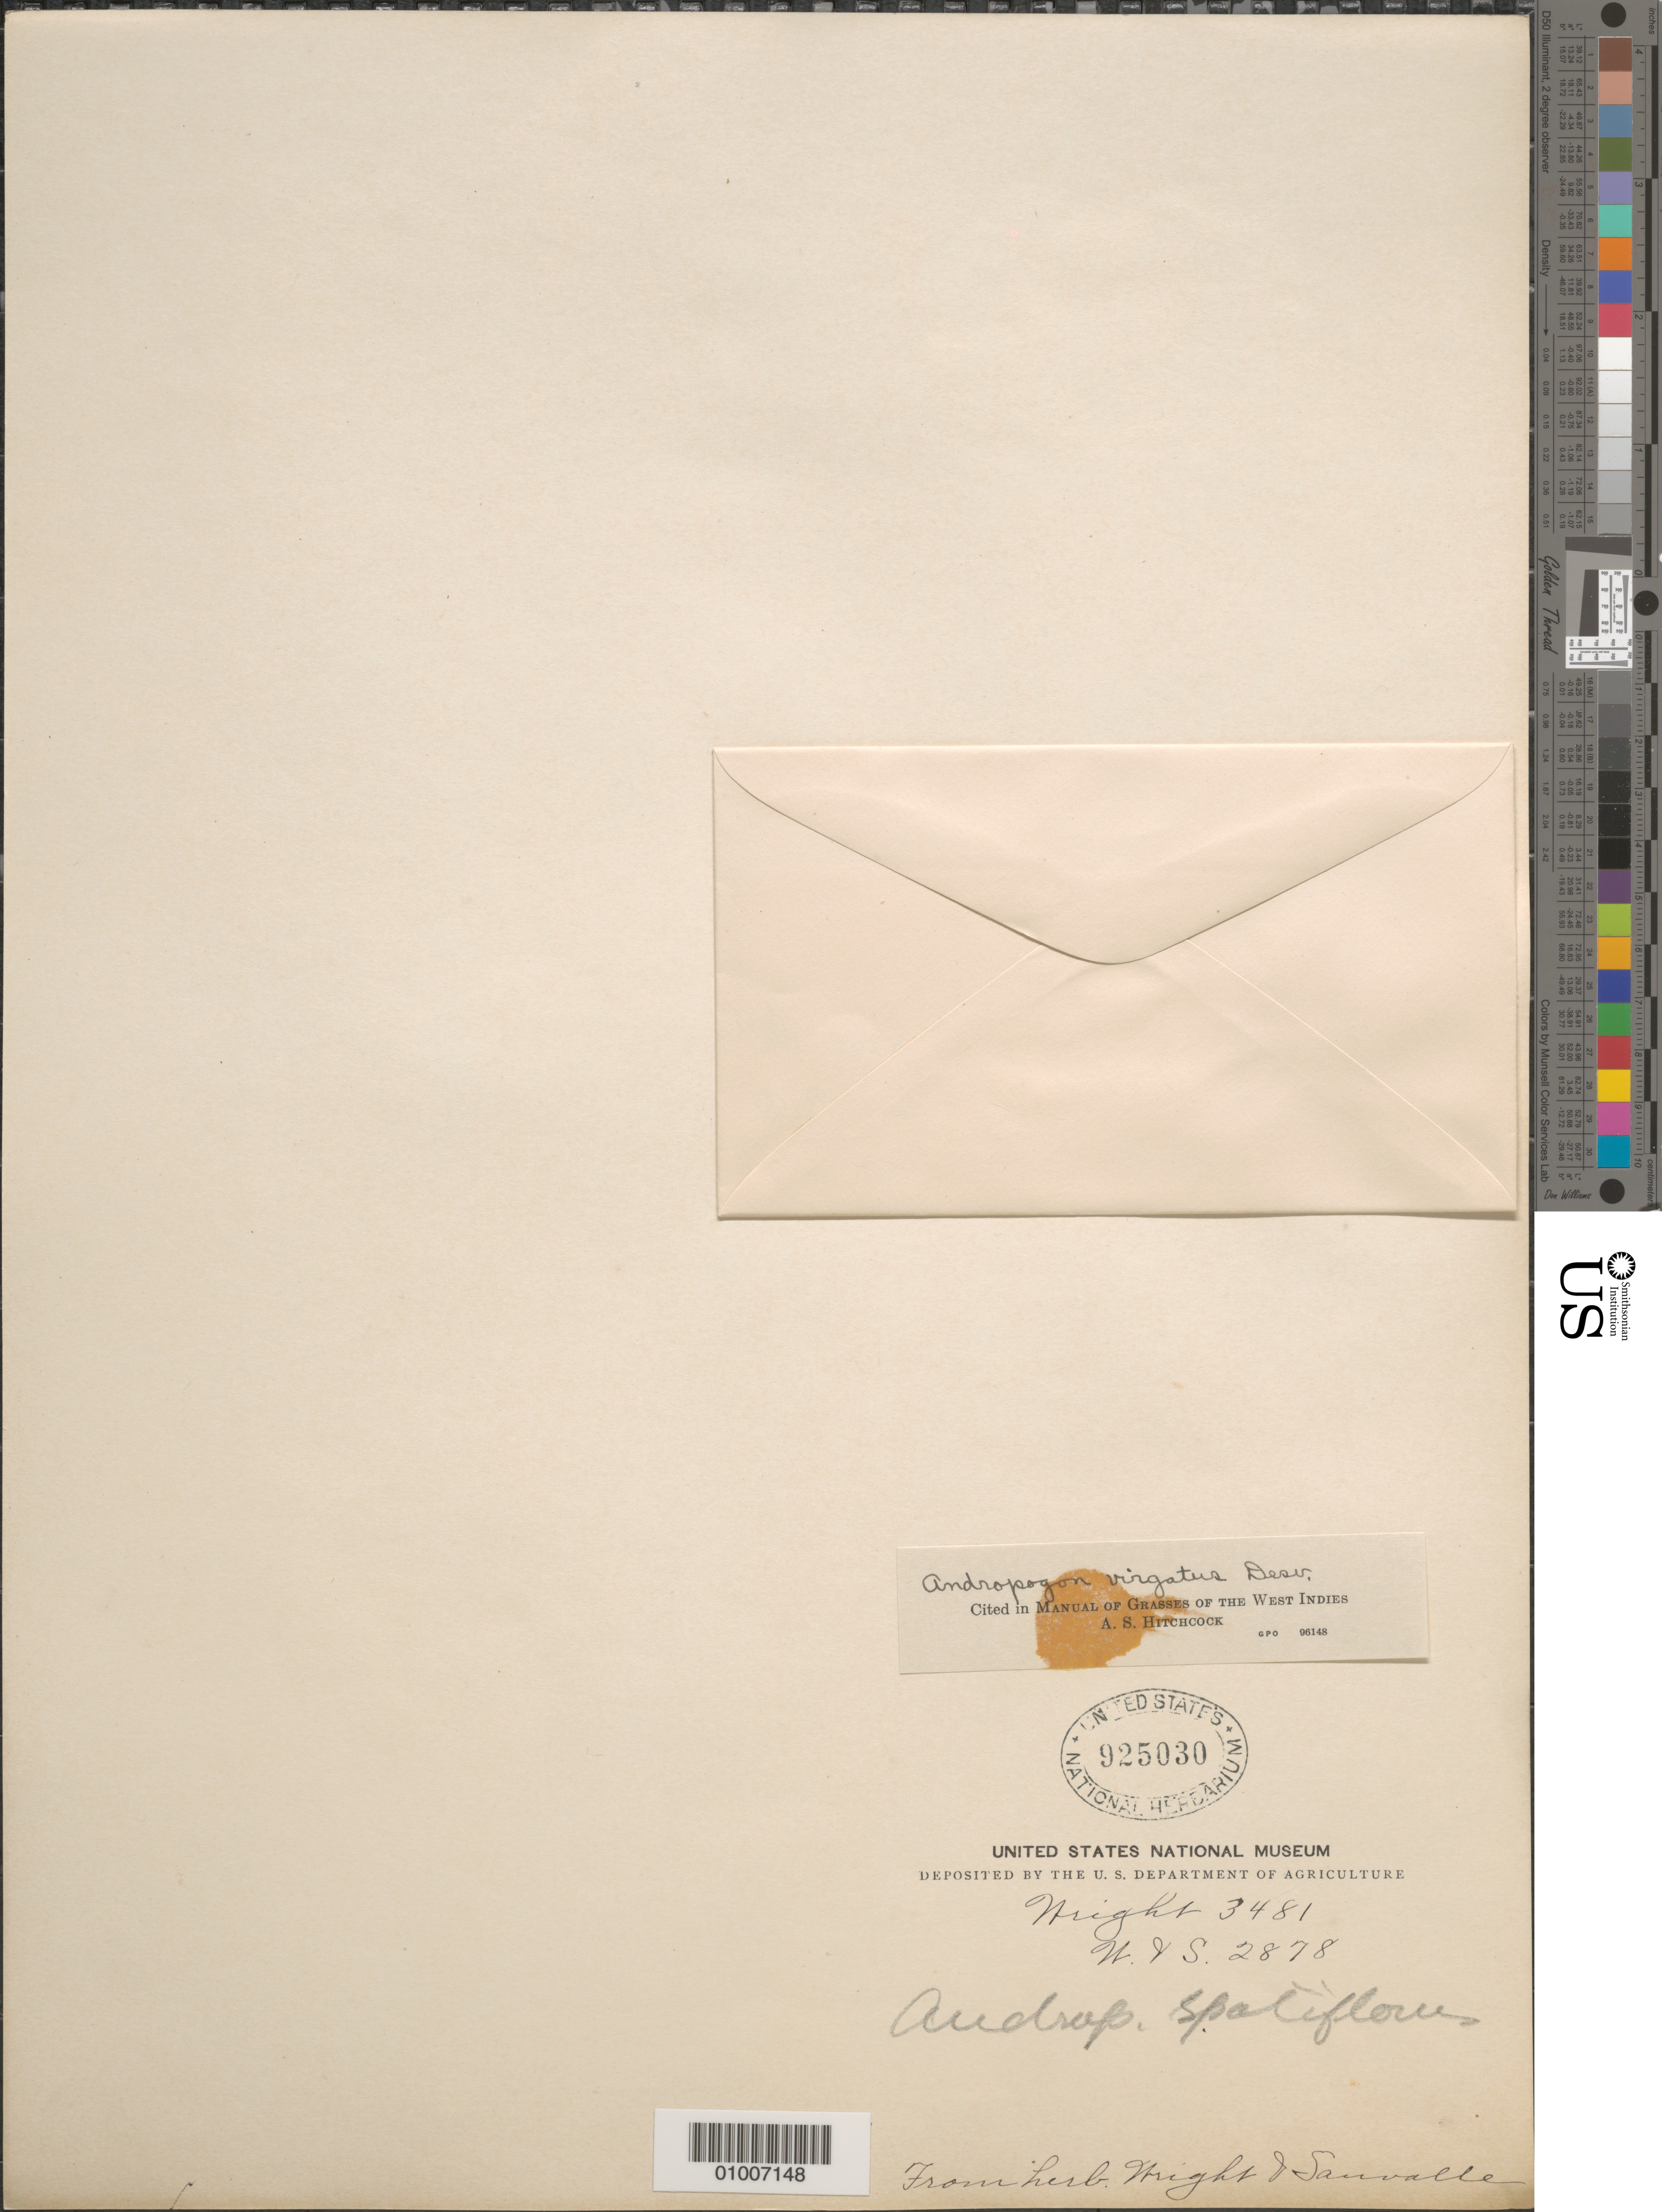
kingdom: Plantae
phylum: Tracheophyta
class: Liliopsida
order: Poales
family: Poaceae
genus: Hypogynium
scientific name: Hypogynium virgatum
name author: (Desv. ex Ham.) Dandy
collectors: C. Wright & F. Sauvalle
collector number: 3481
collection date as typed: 1800 to -- --- 1899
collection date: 1800/1899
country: Cuba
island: Cuba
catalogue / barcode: US 925030